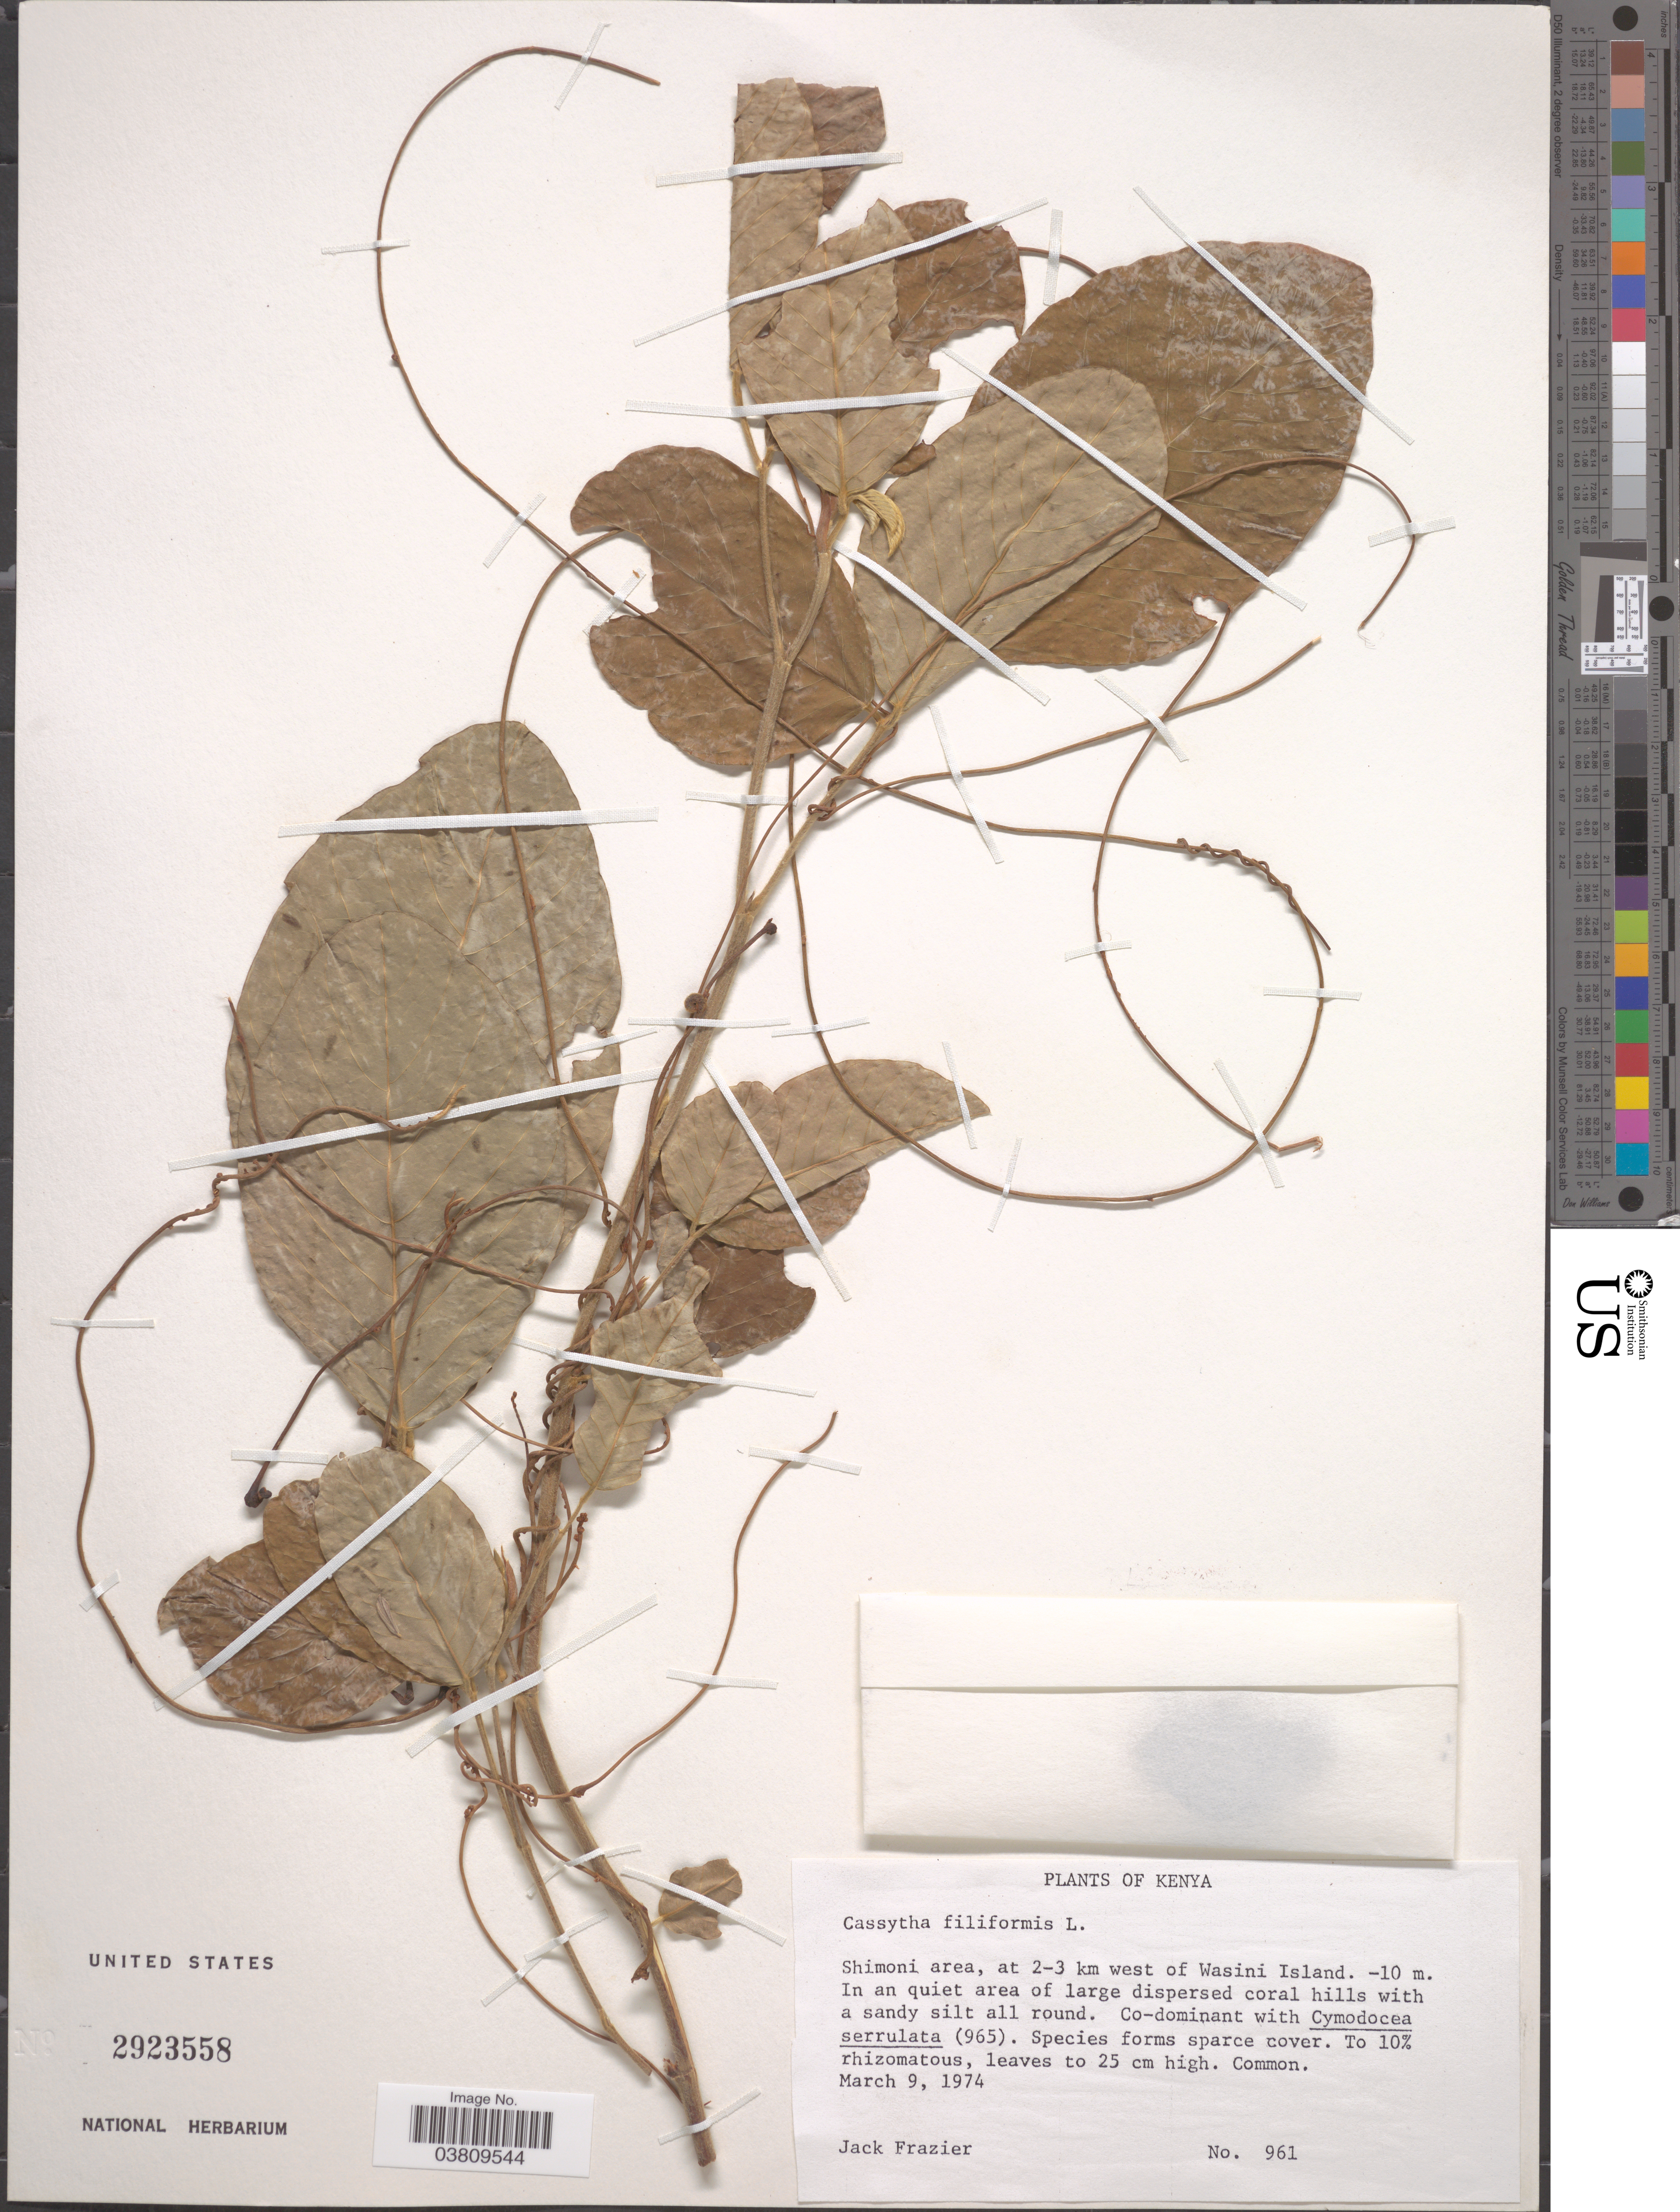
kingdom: Plantae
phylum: Tracheophyta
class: Magnoliopsida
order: Laurales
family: Lauraceae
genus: Cassytha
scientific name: Cassytha filiformis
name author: L.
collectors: J. Frazier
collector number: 961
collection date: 1974-03-09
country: Tanzania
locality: Shimoni area, at 2-3 km west of Wasini Island.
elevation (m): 10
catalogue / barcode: US 2923558